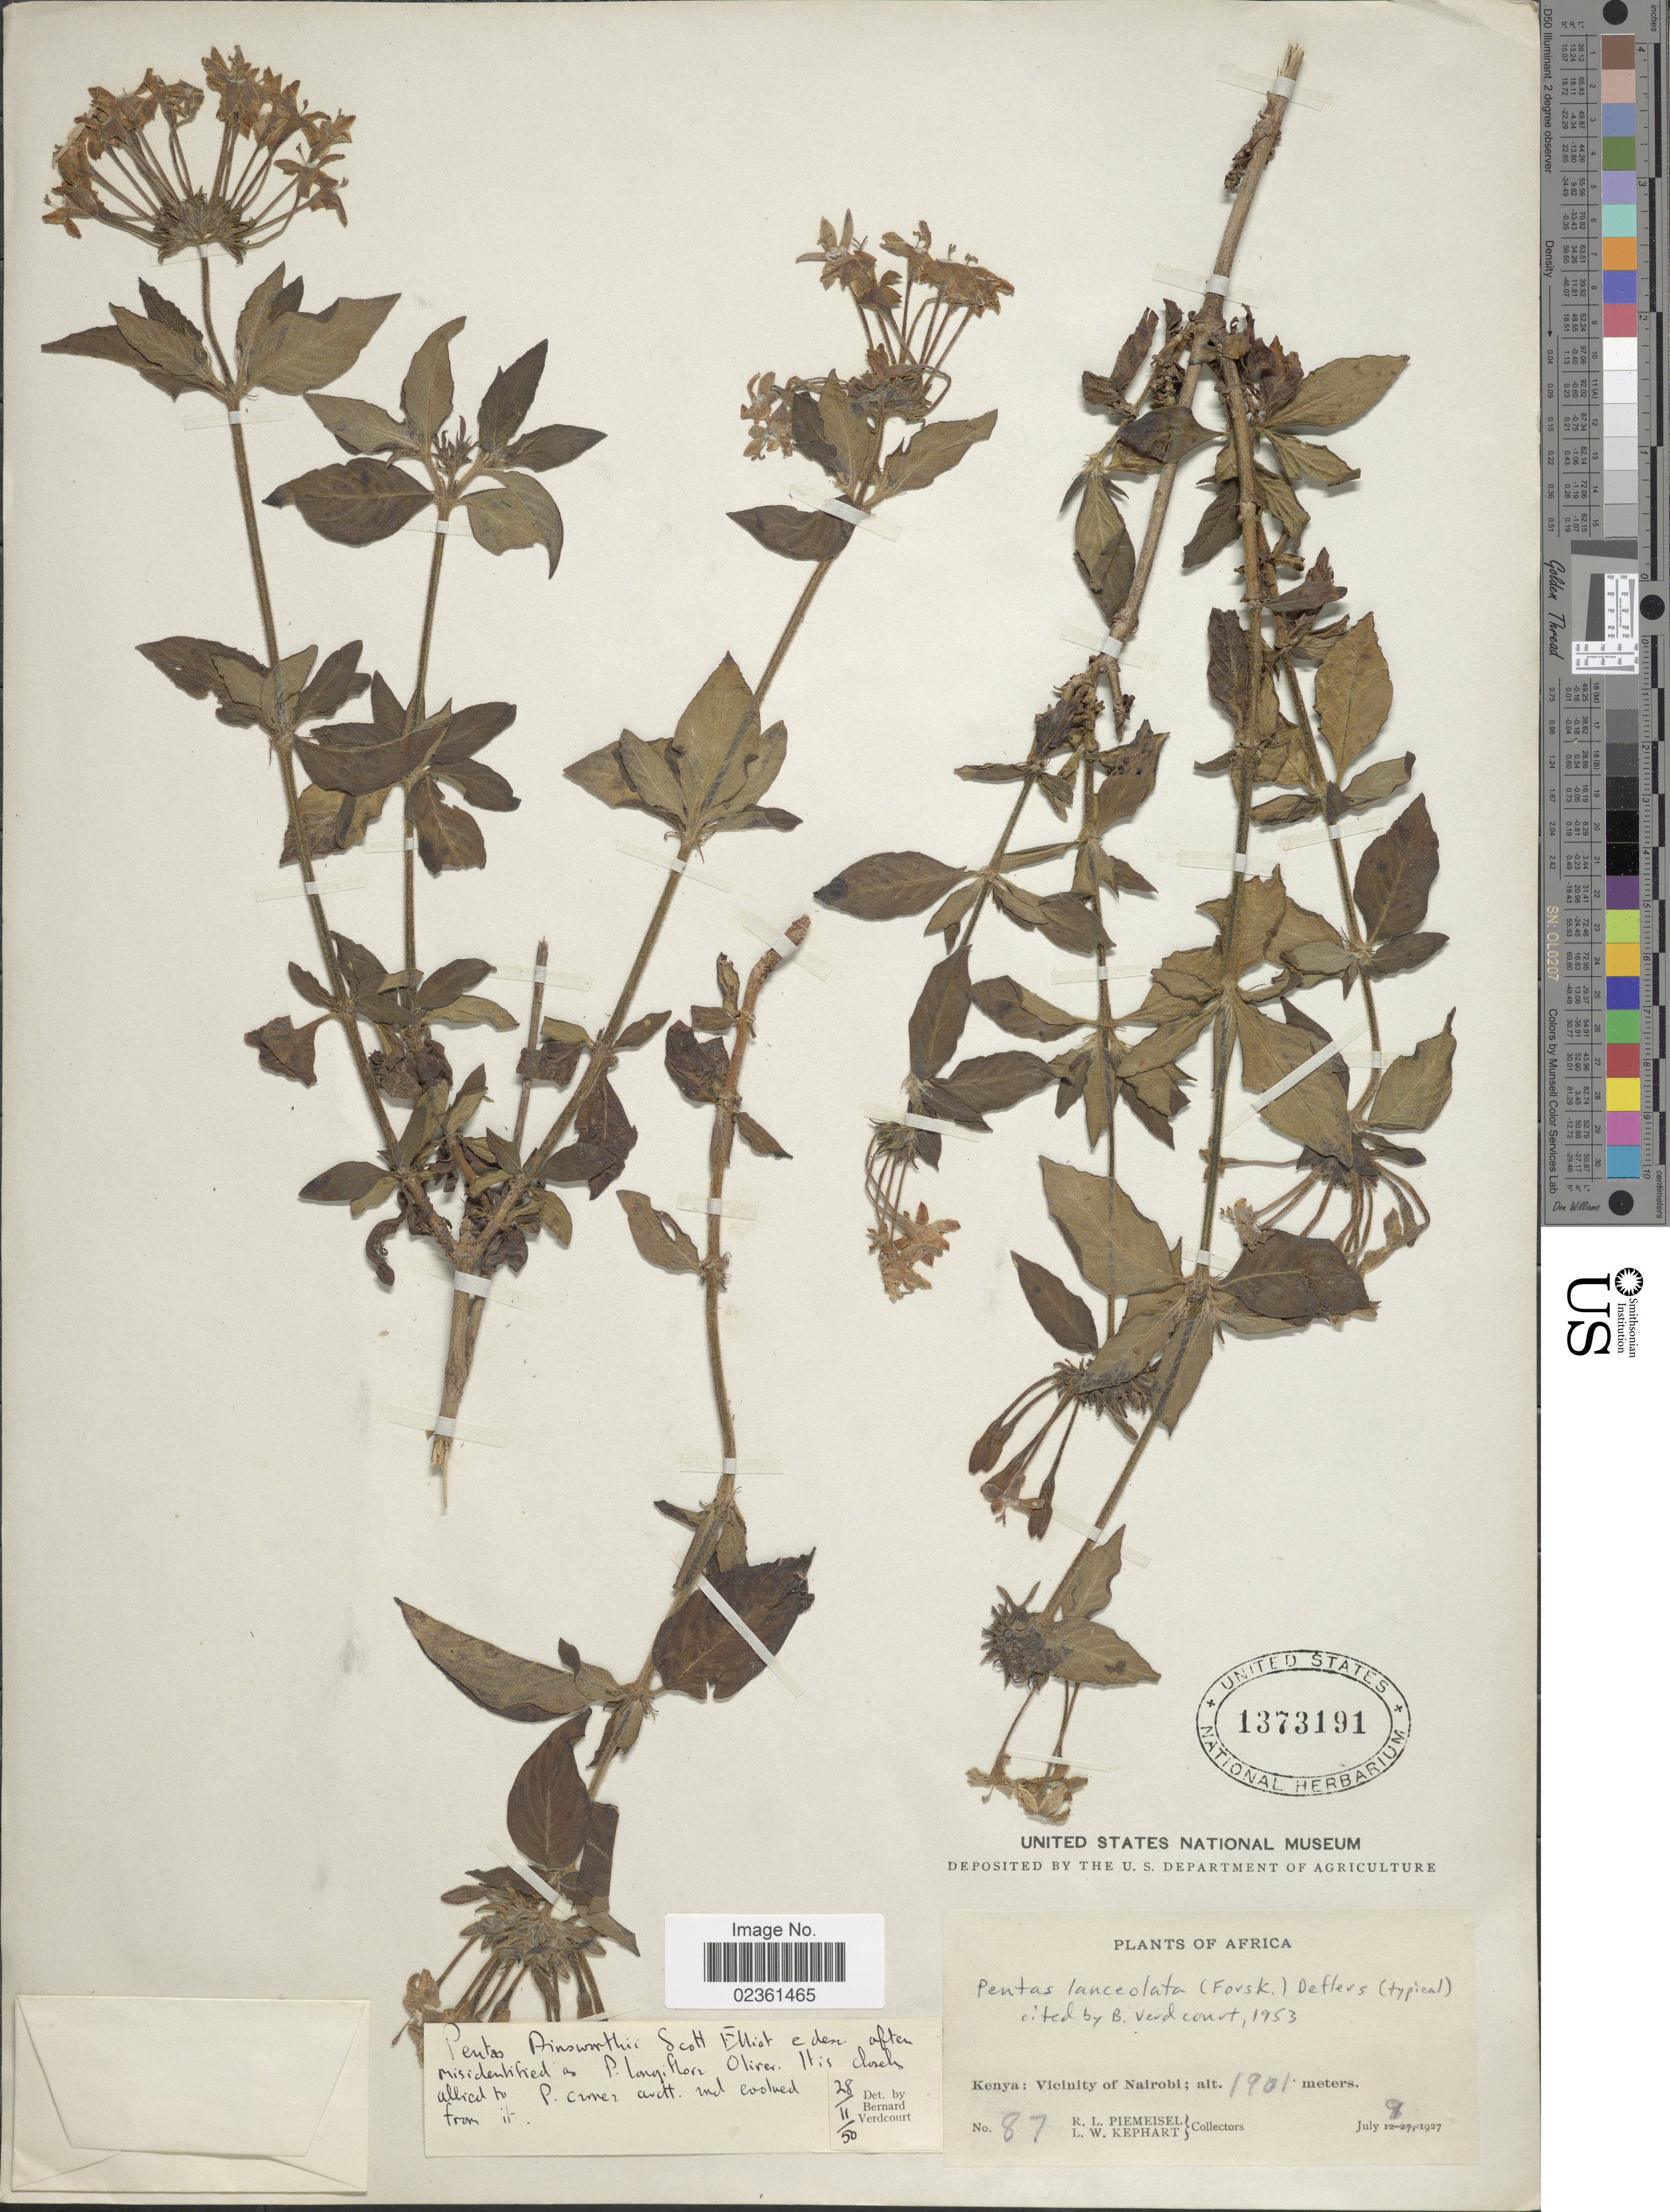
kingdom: Plantae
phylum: Tracheophyta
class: Magnoliopsida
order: Gentianales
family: Rubiaceae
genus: Pentas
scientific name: Pentas ainsworthii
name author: Scott Elliot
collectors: R. L. Piemeisel & L. W. Kephart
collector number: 87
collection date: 1927-07-09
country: Kenya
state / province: Nairobi Area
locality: Vicinity of Nairobi.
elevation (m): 1901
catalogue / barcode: US 1373191